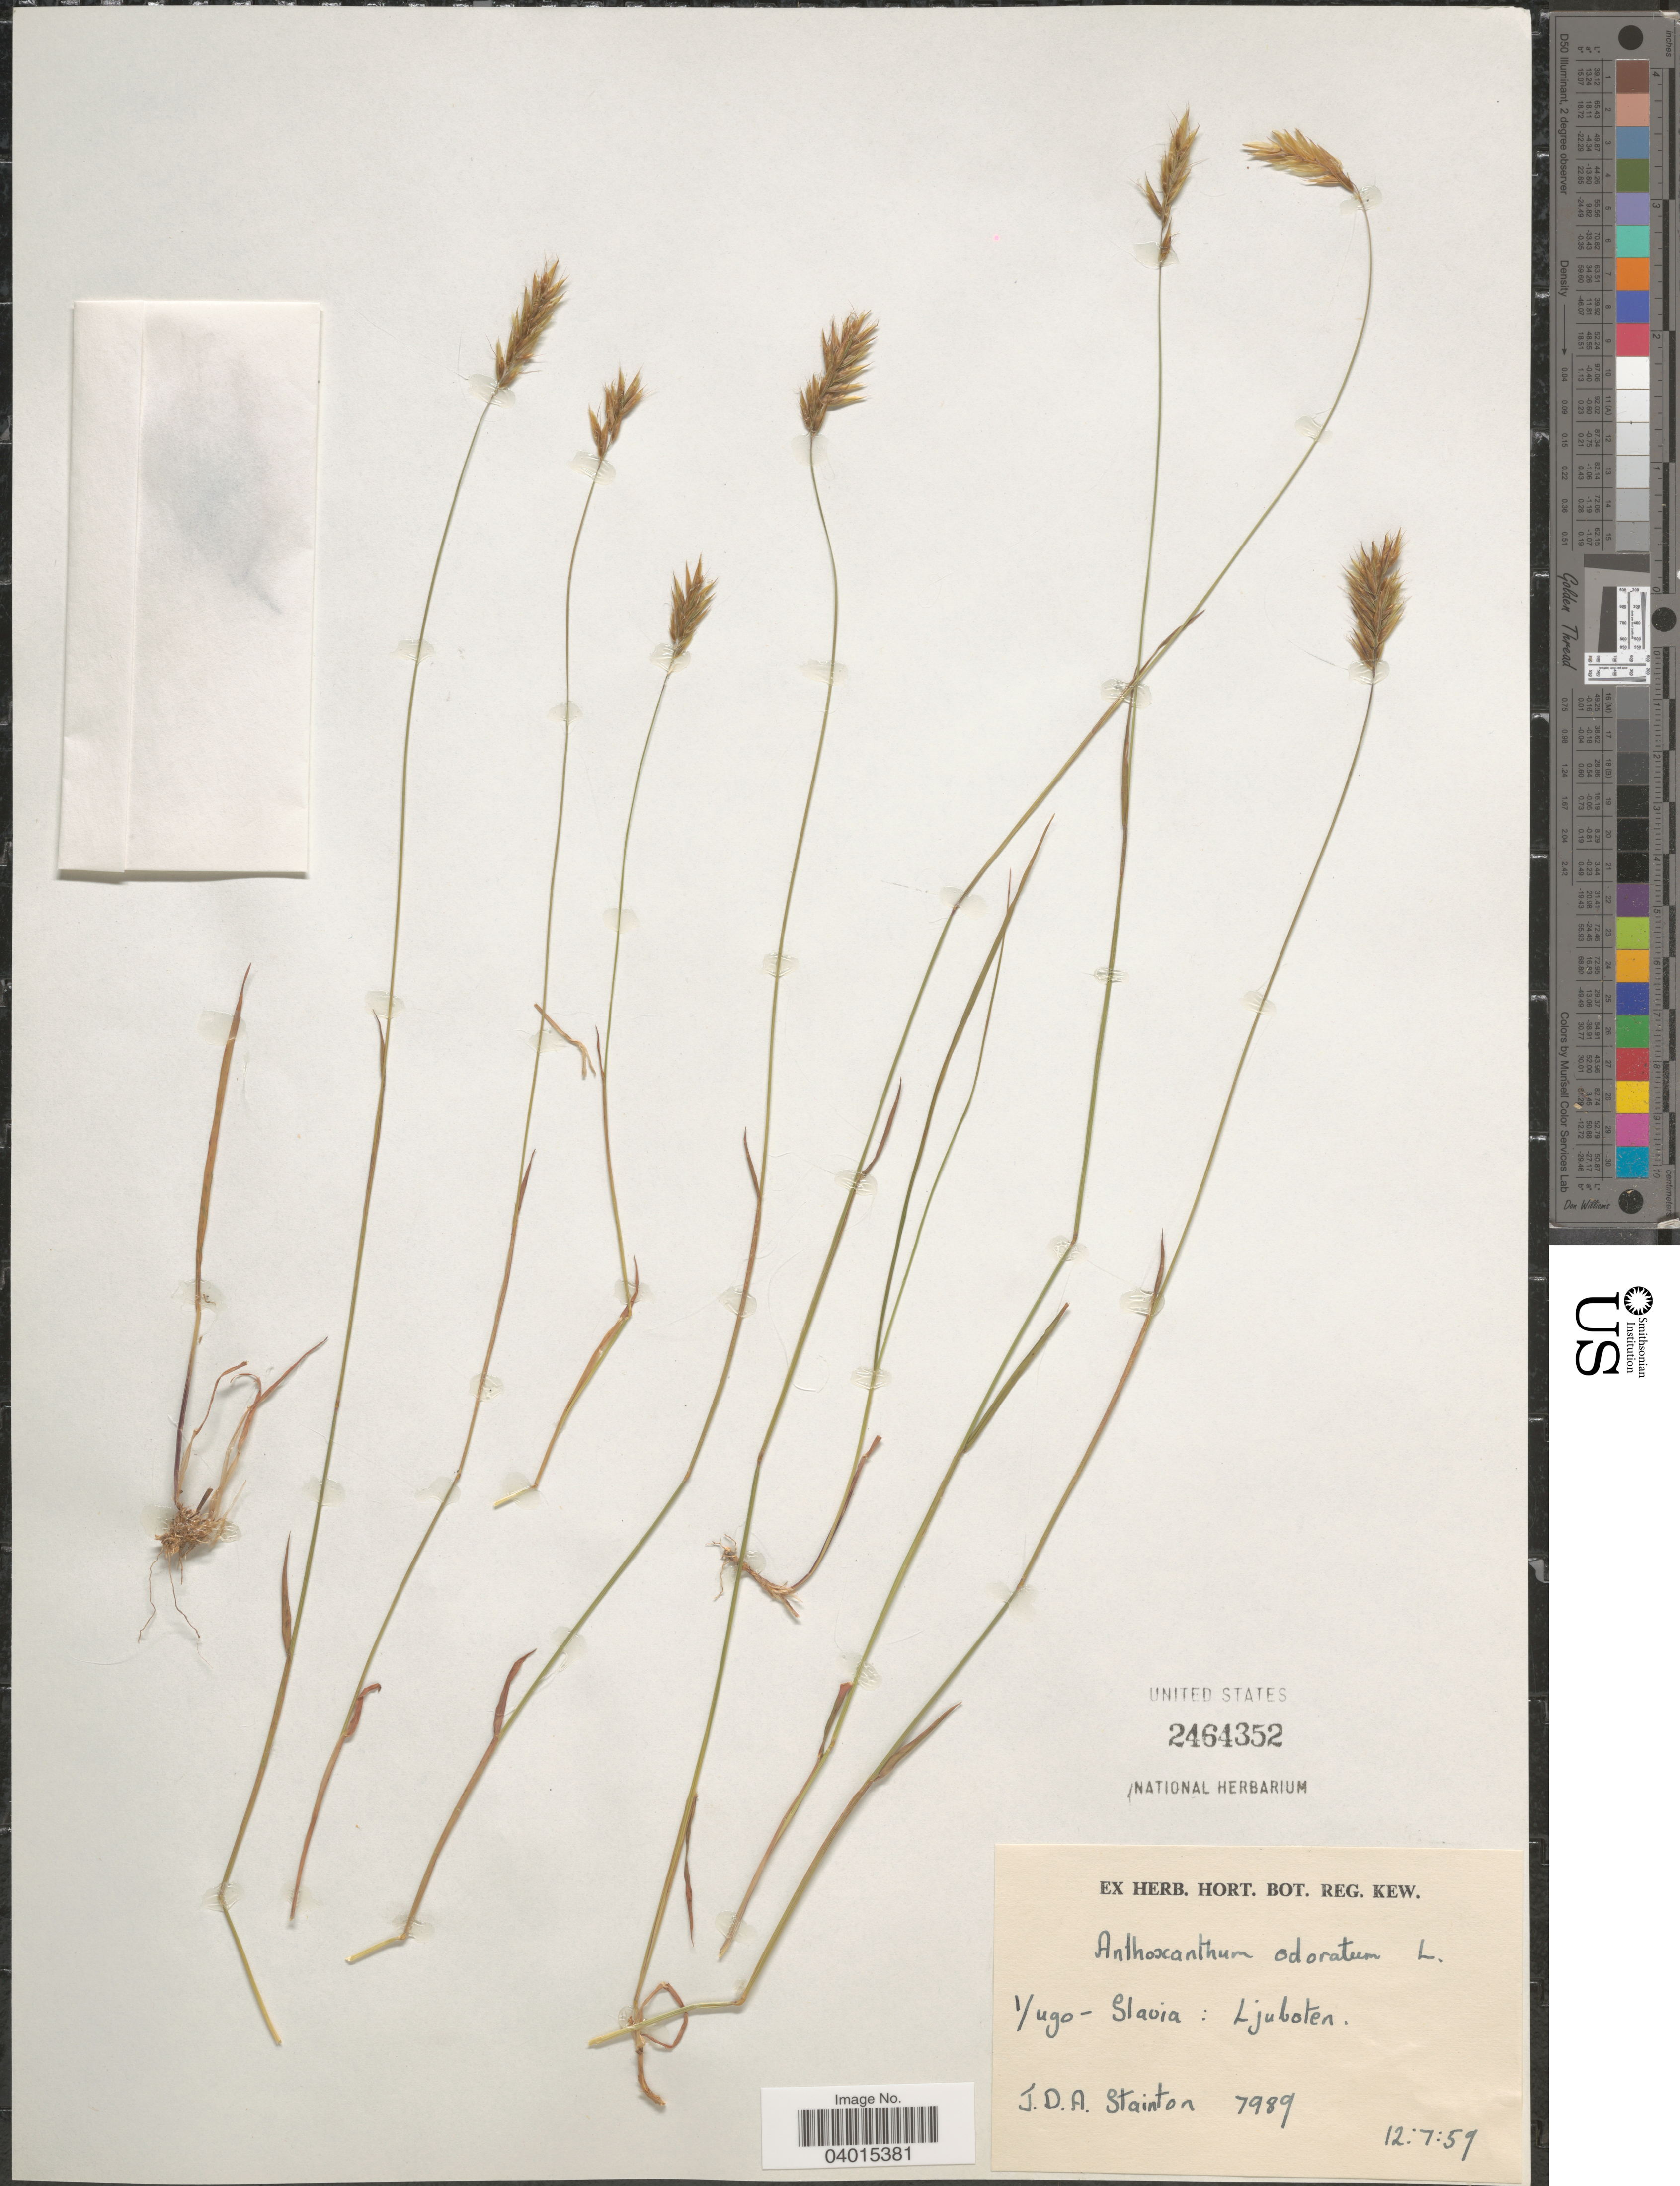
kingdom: Plantae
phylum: Tracheophyta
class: Liliopsida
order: Poales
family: Poaceae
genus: Anthoxanthum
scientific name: Anthoxanthum odoratum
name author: L.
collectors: J. Stainton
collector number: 7989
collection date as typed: Transcribed d/m/y: 12/7/59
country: Kosovo / North Macedonia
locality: Yugo-Slavia: Ljuboten.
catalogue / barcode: US 2464352